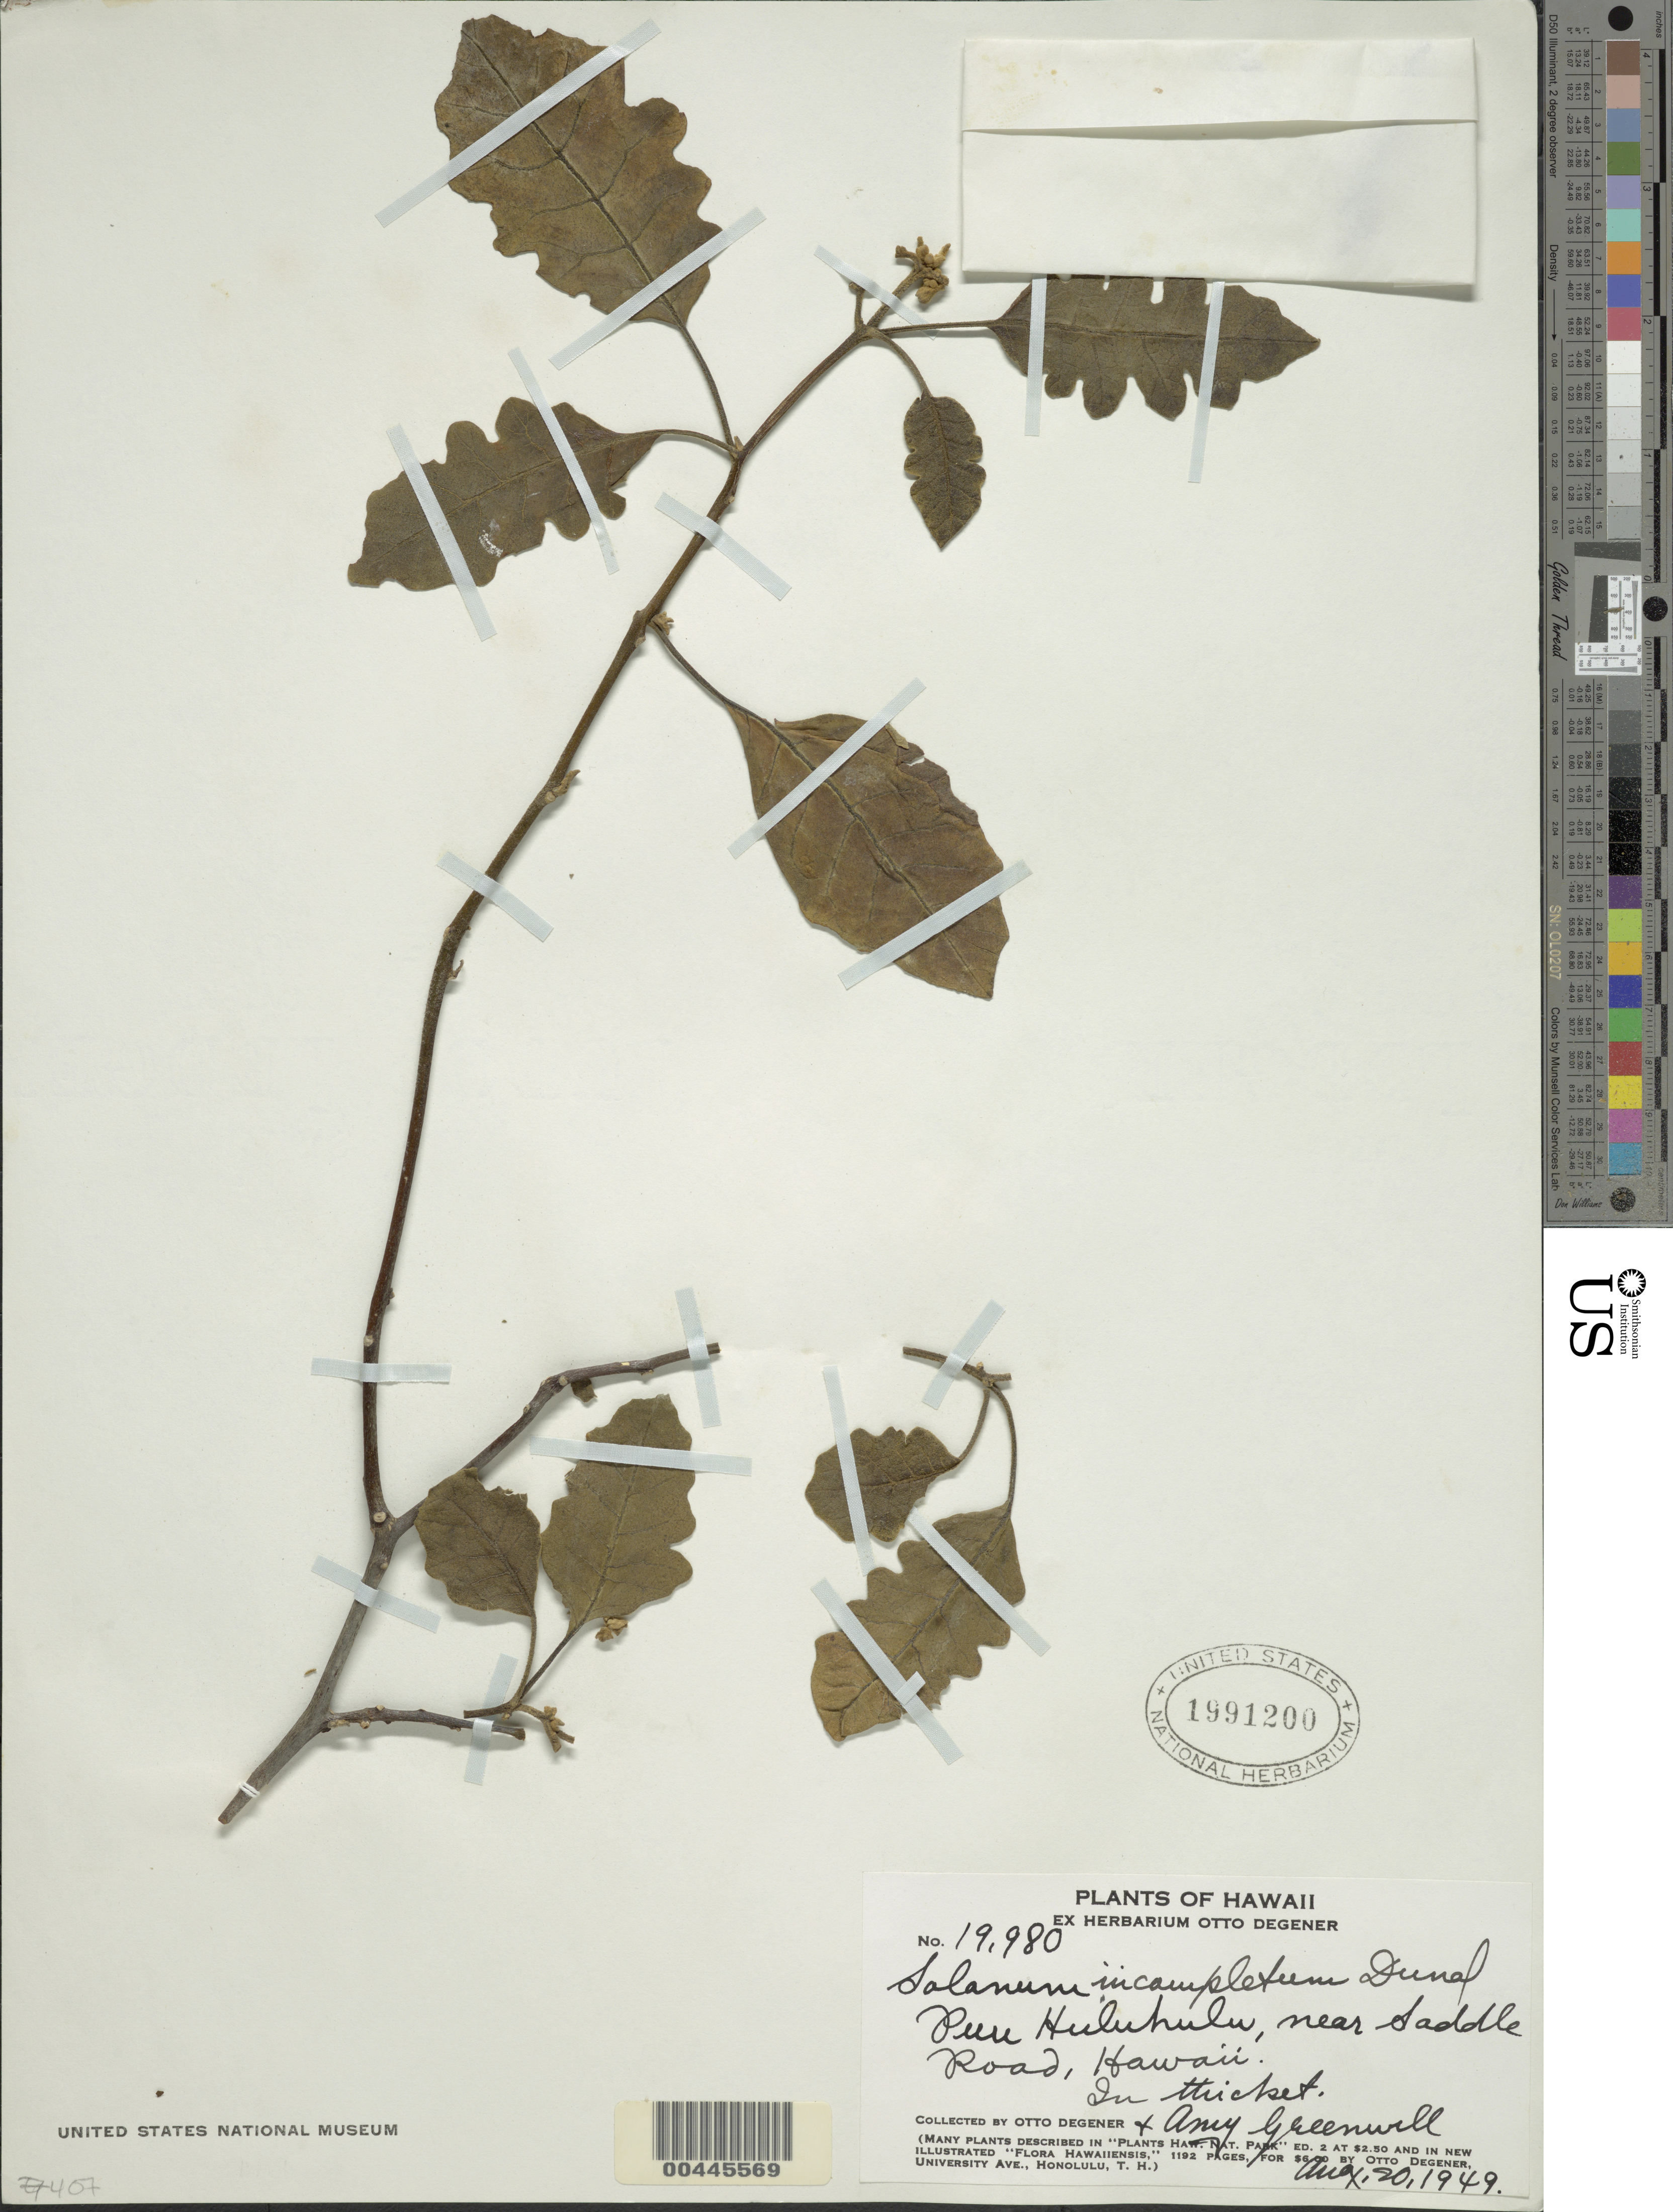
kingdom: Plantae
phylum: Tracheophyta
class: Magnoliopsida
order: Solanales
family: Solanaceae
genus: Solanum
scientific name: Solanum incompletum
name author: Dunal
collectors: O. Degener & A. B. Greenwell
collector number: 19980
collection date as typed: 20 Aug 1949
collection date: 1949-08-20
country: United States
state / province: Hawaii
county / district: Hawaii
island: Hawaii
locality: Puu Huluhulu, near Saddle Rd.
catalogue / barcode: US 1991200